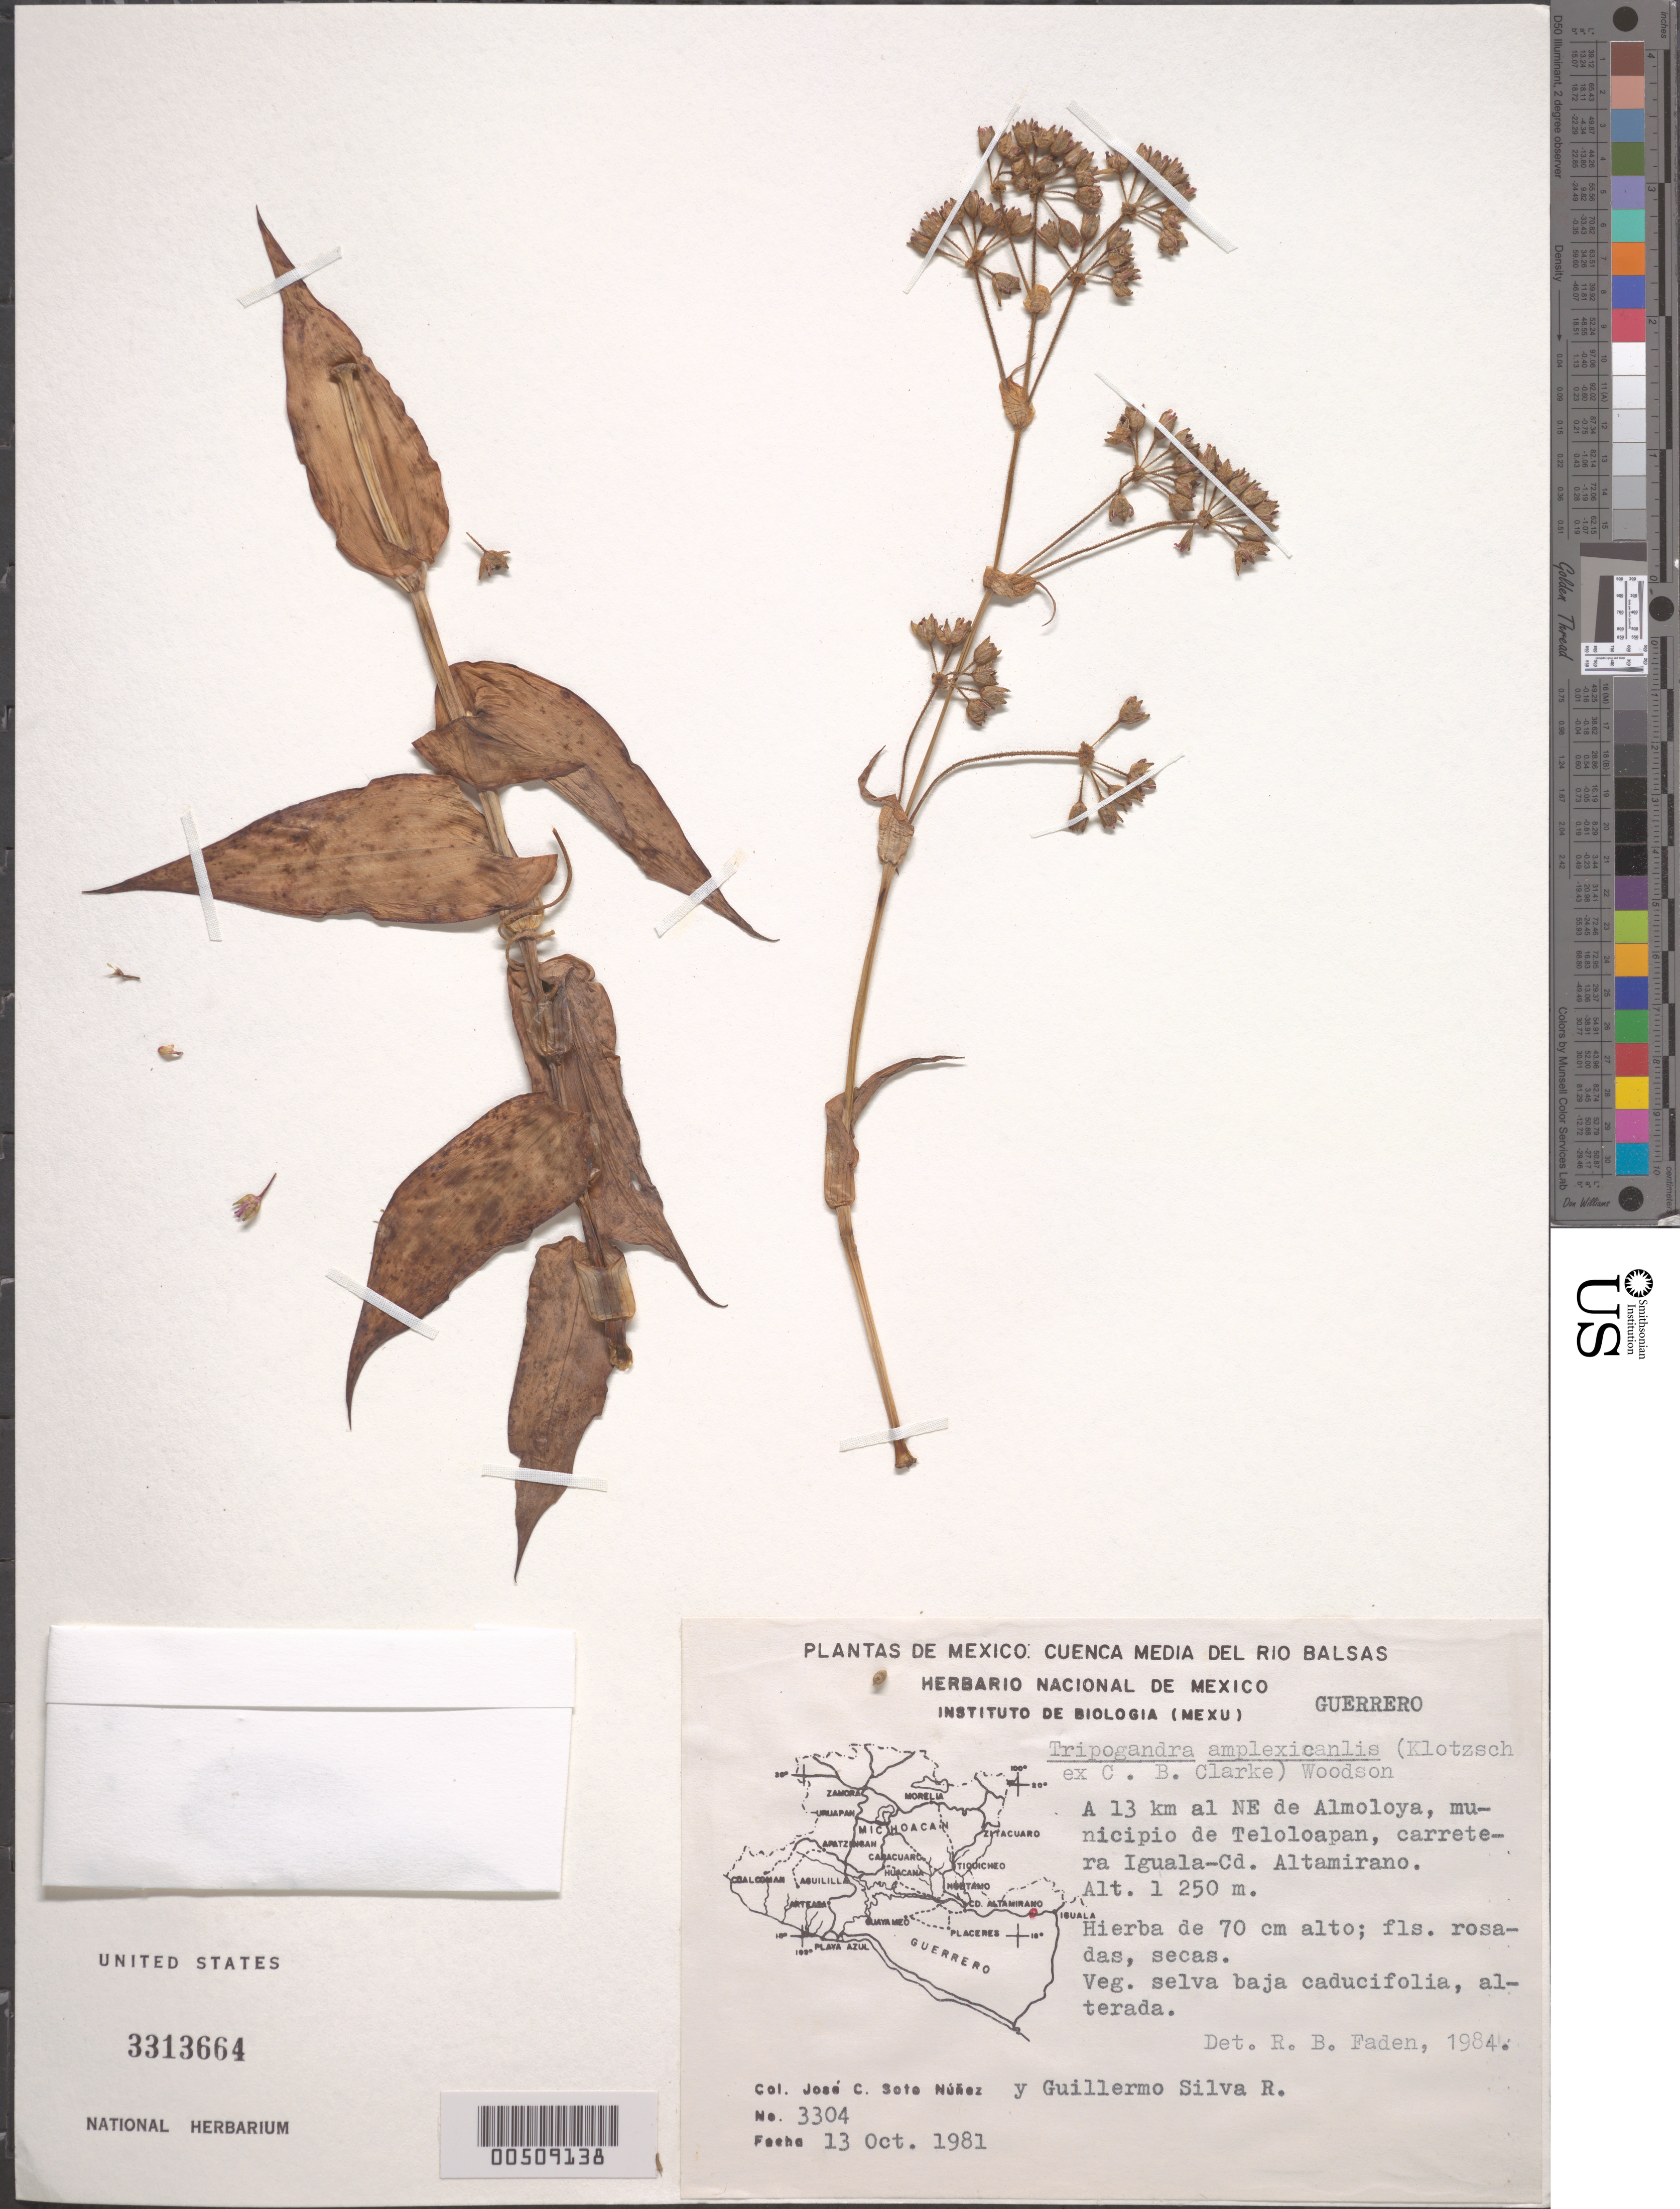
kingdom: Plantae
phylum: Tracheophyta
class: Liliopsida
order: Commelinales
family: Commelinaceae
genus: Tripogandra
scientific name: Tripogandra amplexicaulis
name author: (Klotzsch ex C.B. Clarke) Woodson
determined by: Faden, Robert B., (US), Smithsonian Institution - National Museum of Natural History (UNITED STATES)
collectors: J. C. Soto Núñez & G. Silva R.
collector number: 3304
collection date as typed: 13 Oct 1981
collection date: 1981-10-13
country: Mexico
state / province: Guerrero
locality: NE of Almoloya, Teloloapan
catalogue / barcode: US 3313664